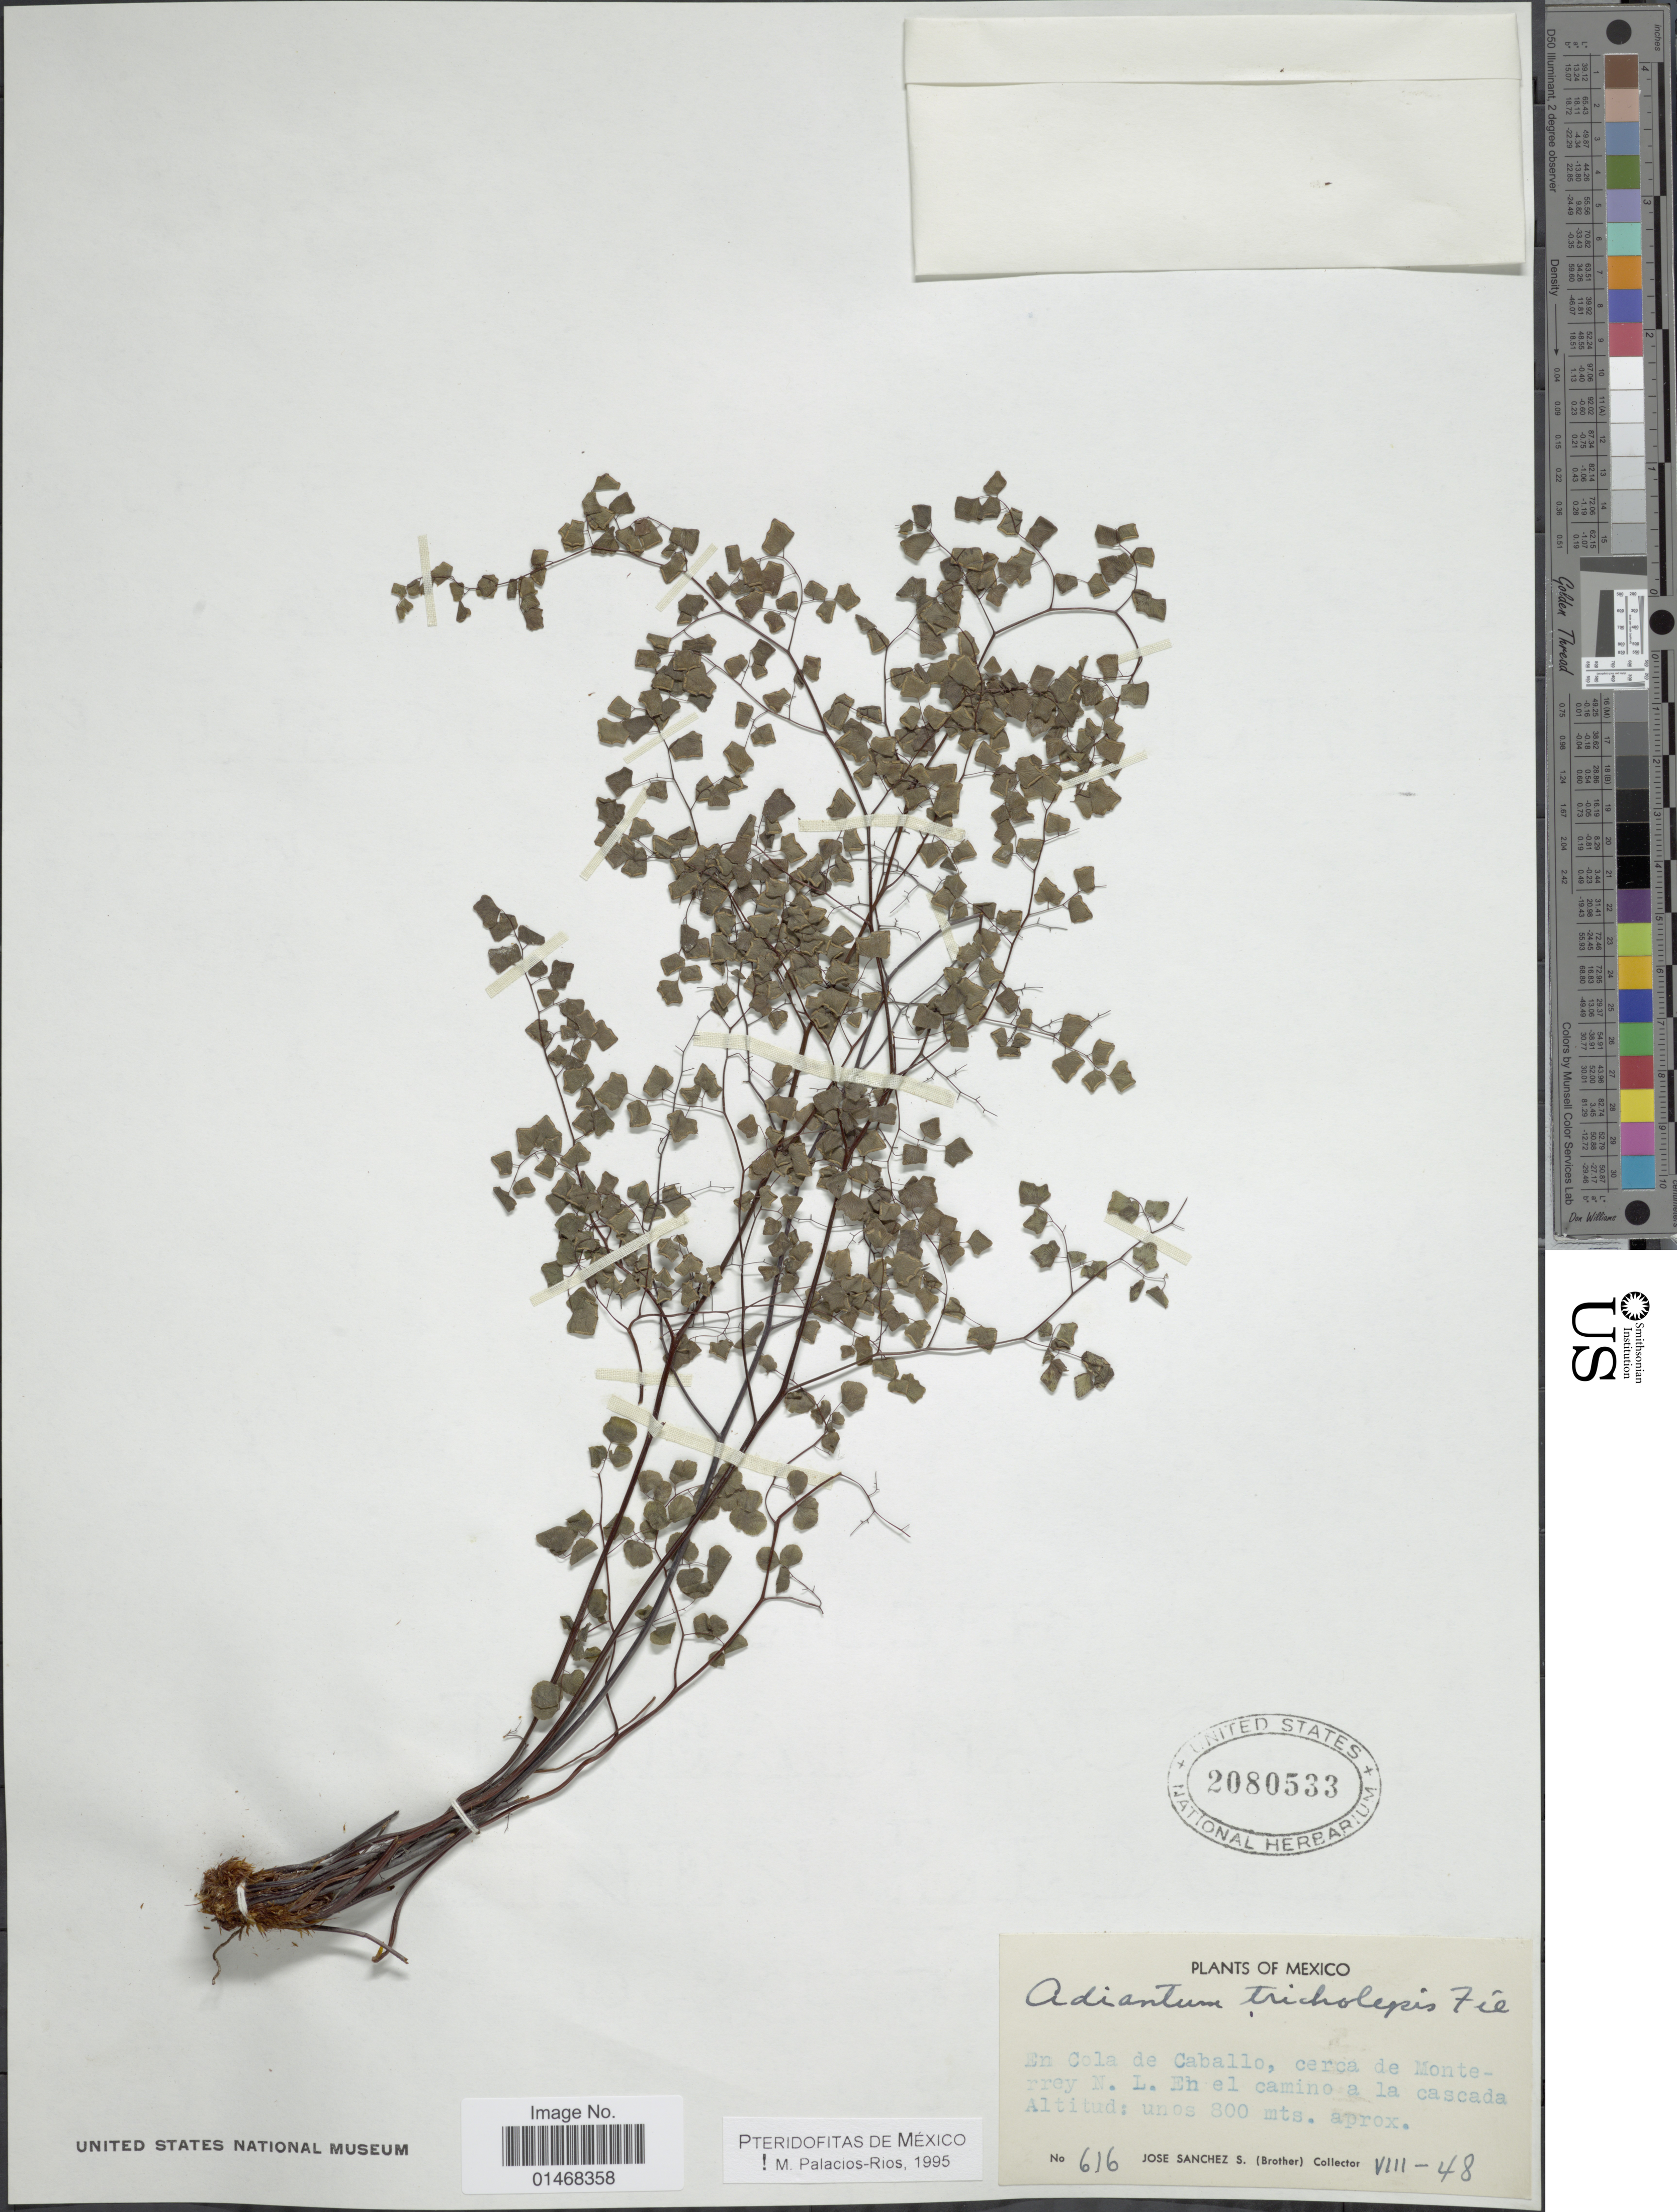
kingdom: Plantae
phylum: Tracheophyta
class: Polypodiopsida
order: Polypodiales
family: Pteridaceae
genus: Adiantum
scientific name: Adiantum tricholepis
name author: Fée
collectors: J. Sanchez S.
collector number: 616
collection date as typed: Transcribed d/m/y: /8/48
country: Mexico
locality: En Cola de Caballo, cerca de Monterrey N. L. En el camino a la cascada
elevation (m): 800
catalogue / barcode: US 2080533